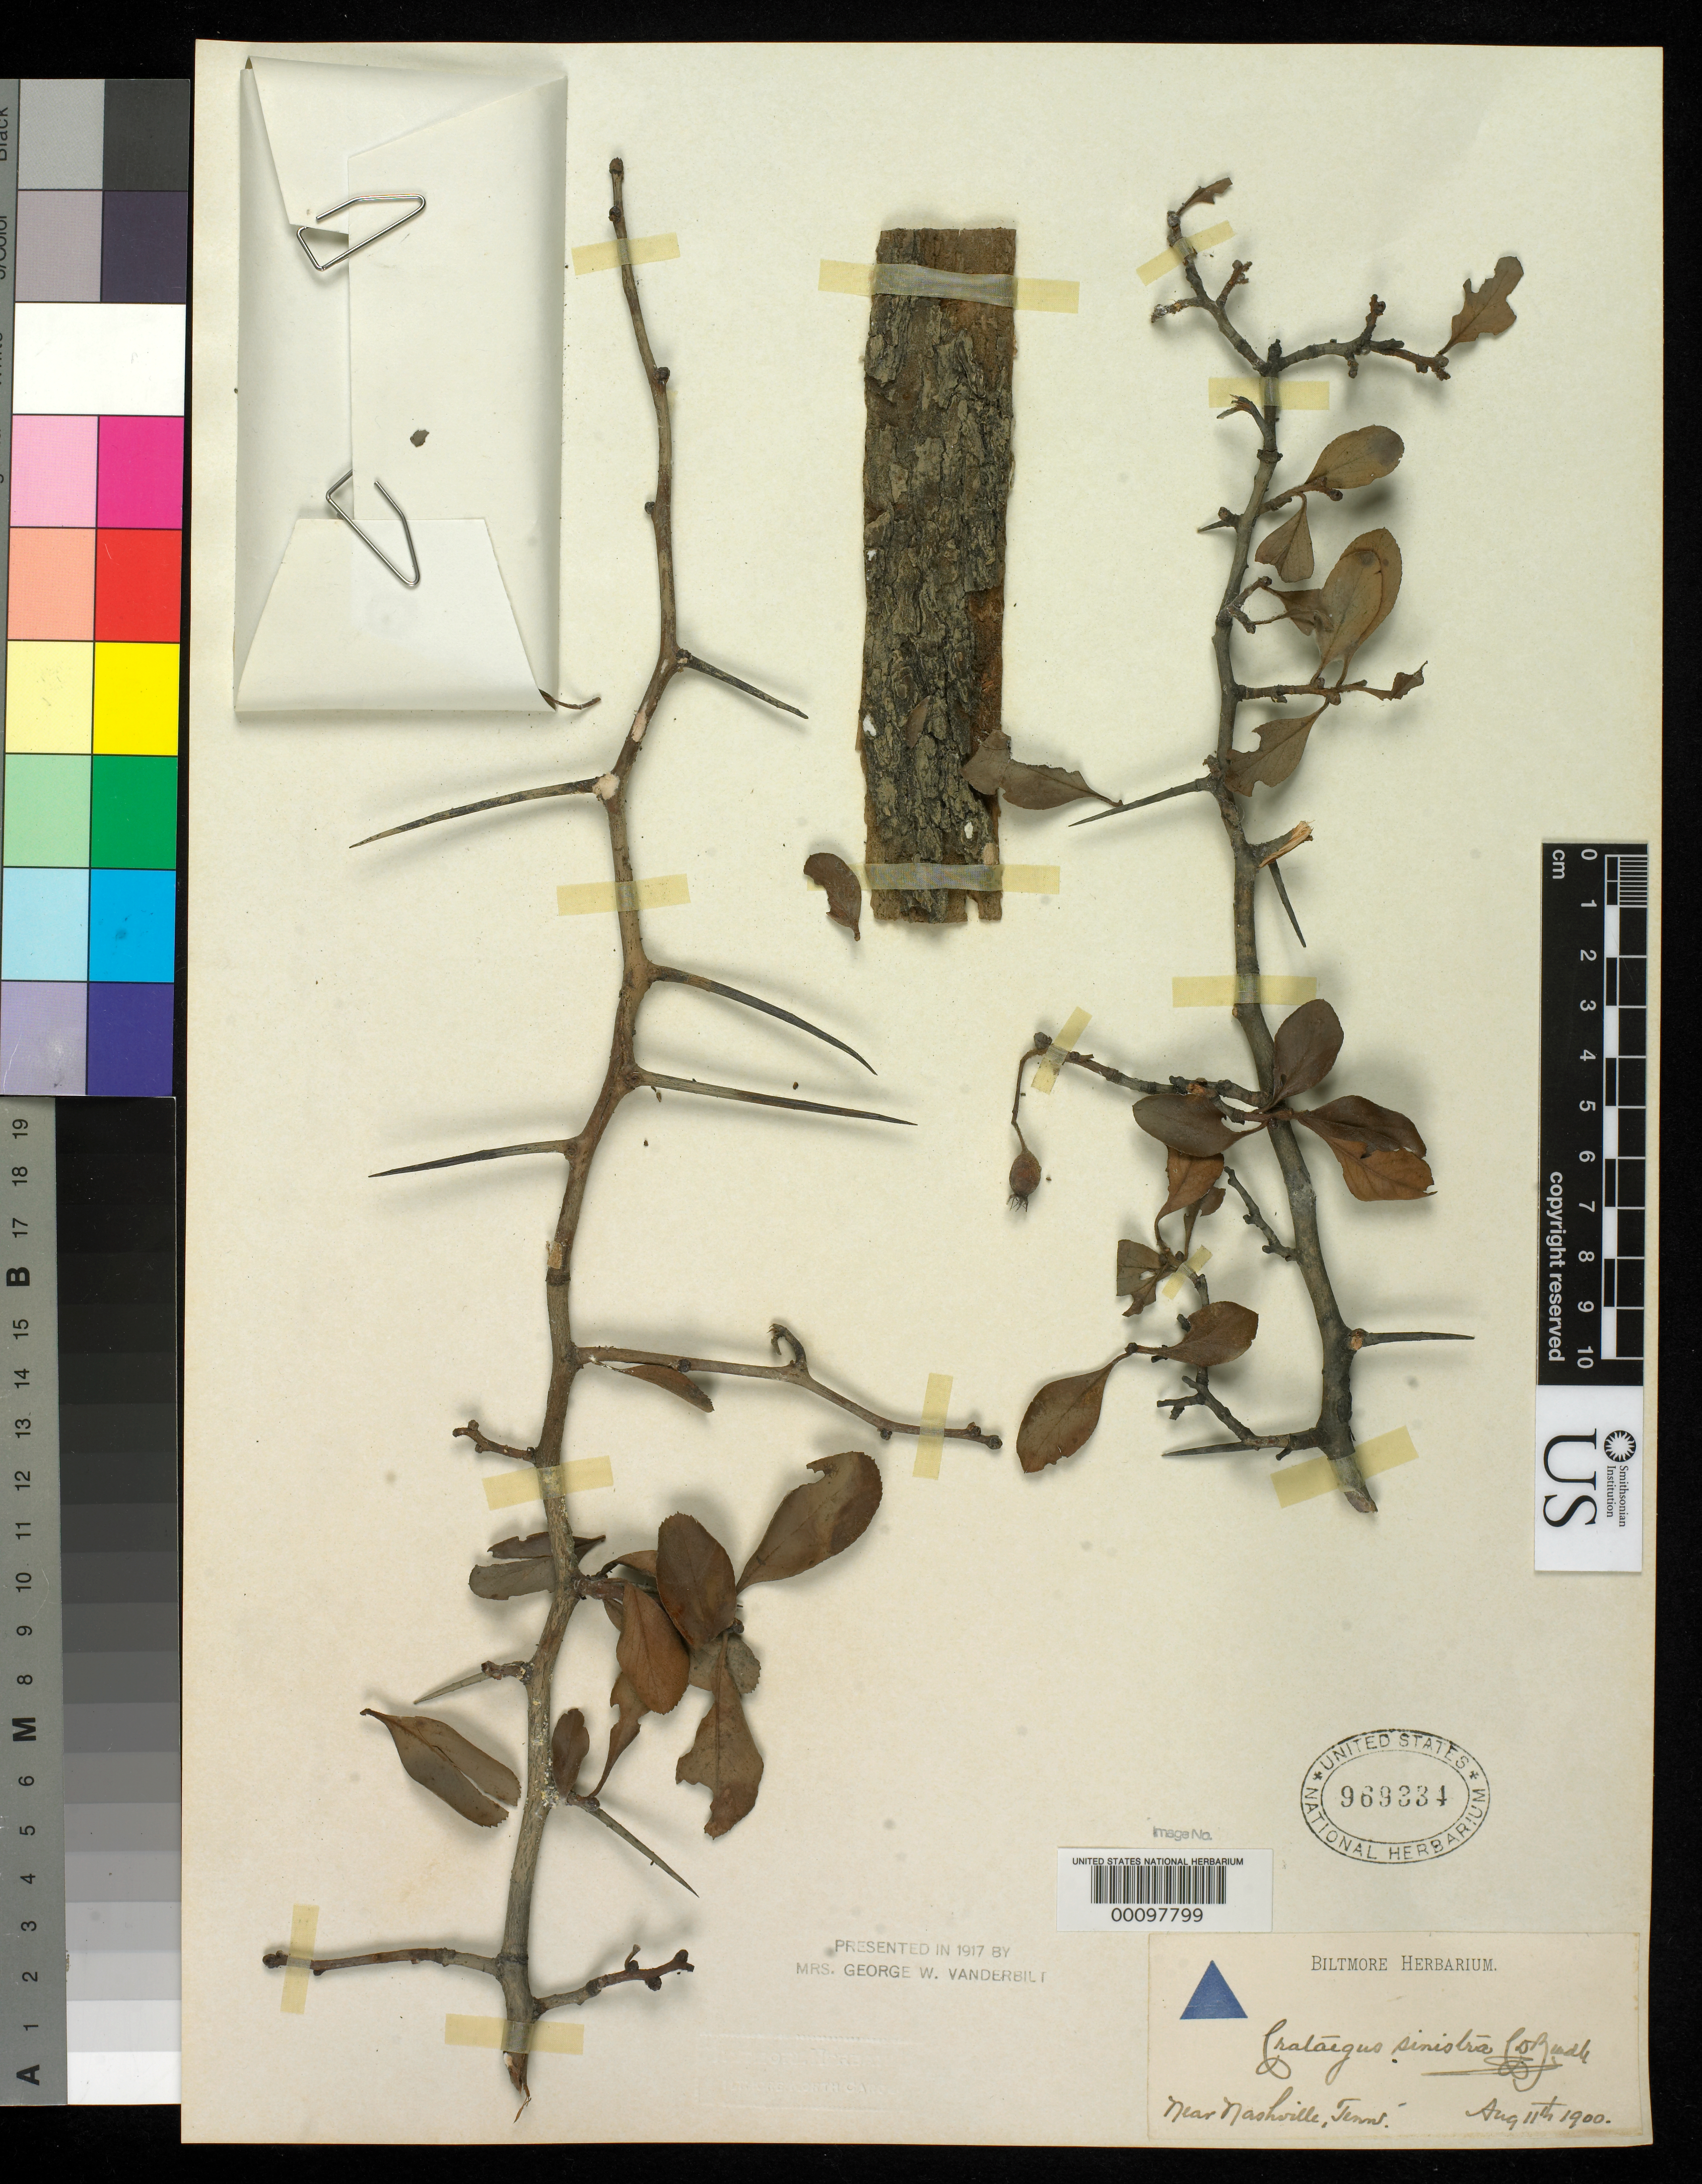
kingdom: Plantae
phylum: Tracheophyta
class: Magnoliopsida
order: Rosales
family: Rosaceae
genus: Crataegus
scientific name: Crataegus sinistra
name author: Beadle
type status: Holotype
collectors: ex herb. Biltmore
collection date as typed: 11 Aug 1900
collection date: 1900-08-11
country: United States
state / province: Tennessee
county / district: Davidson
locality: Near Nashville.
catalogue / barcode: US 969334